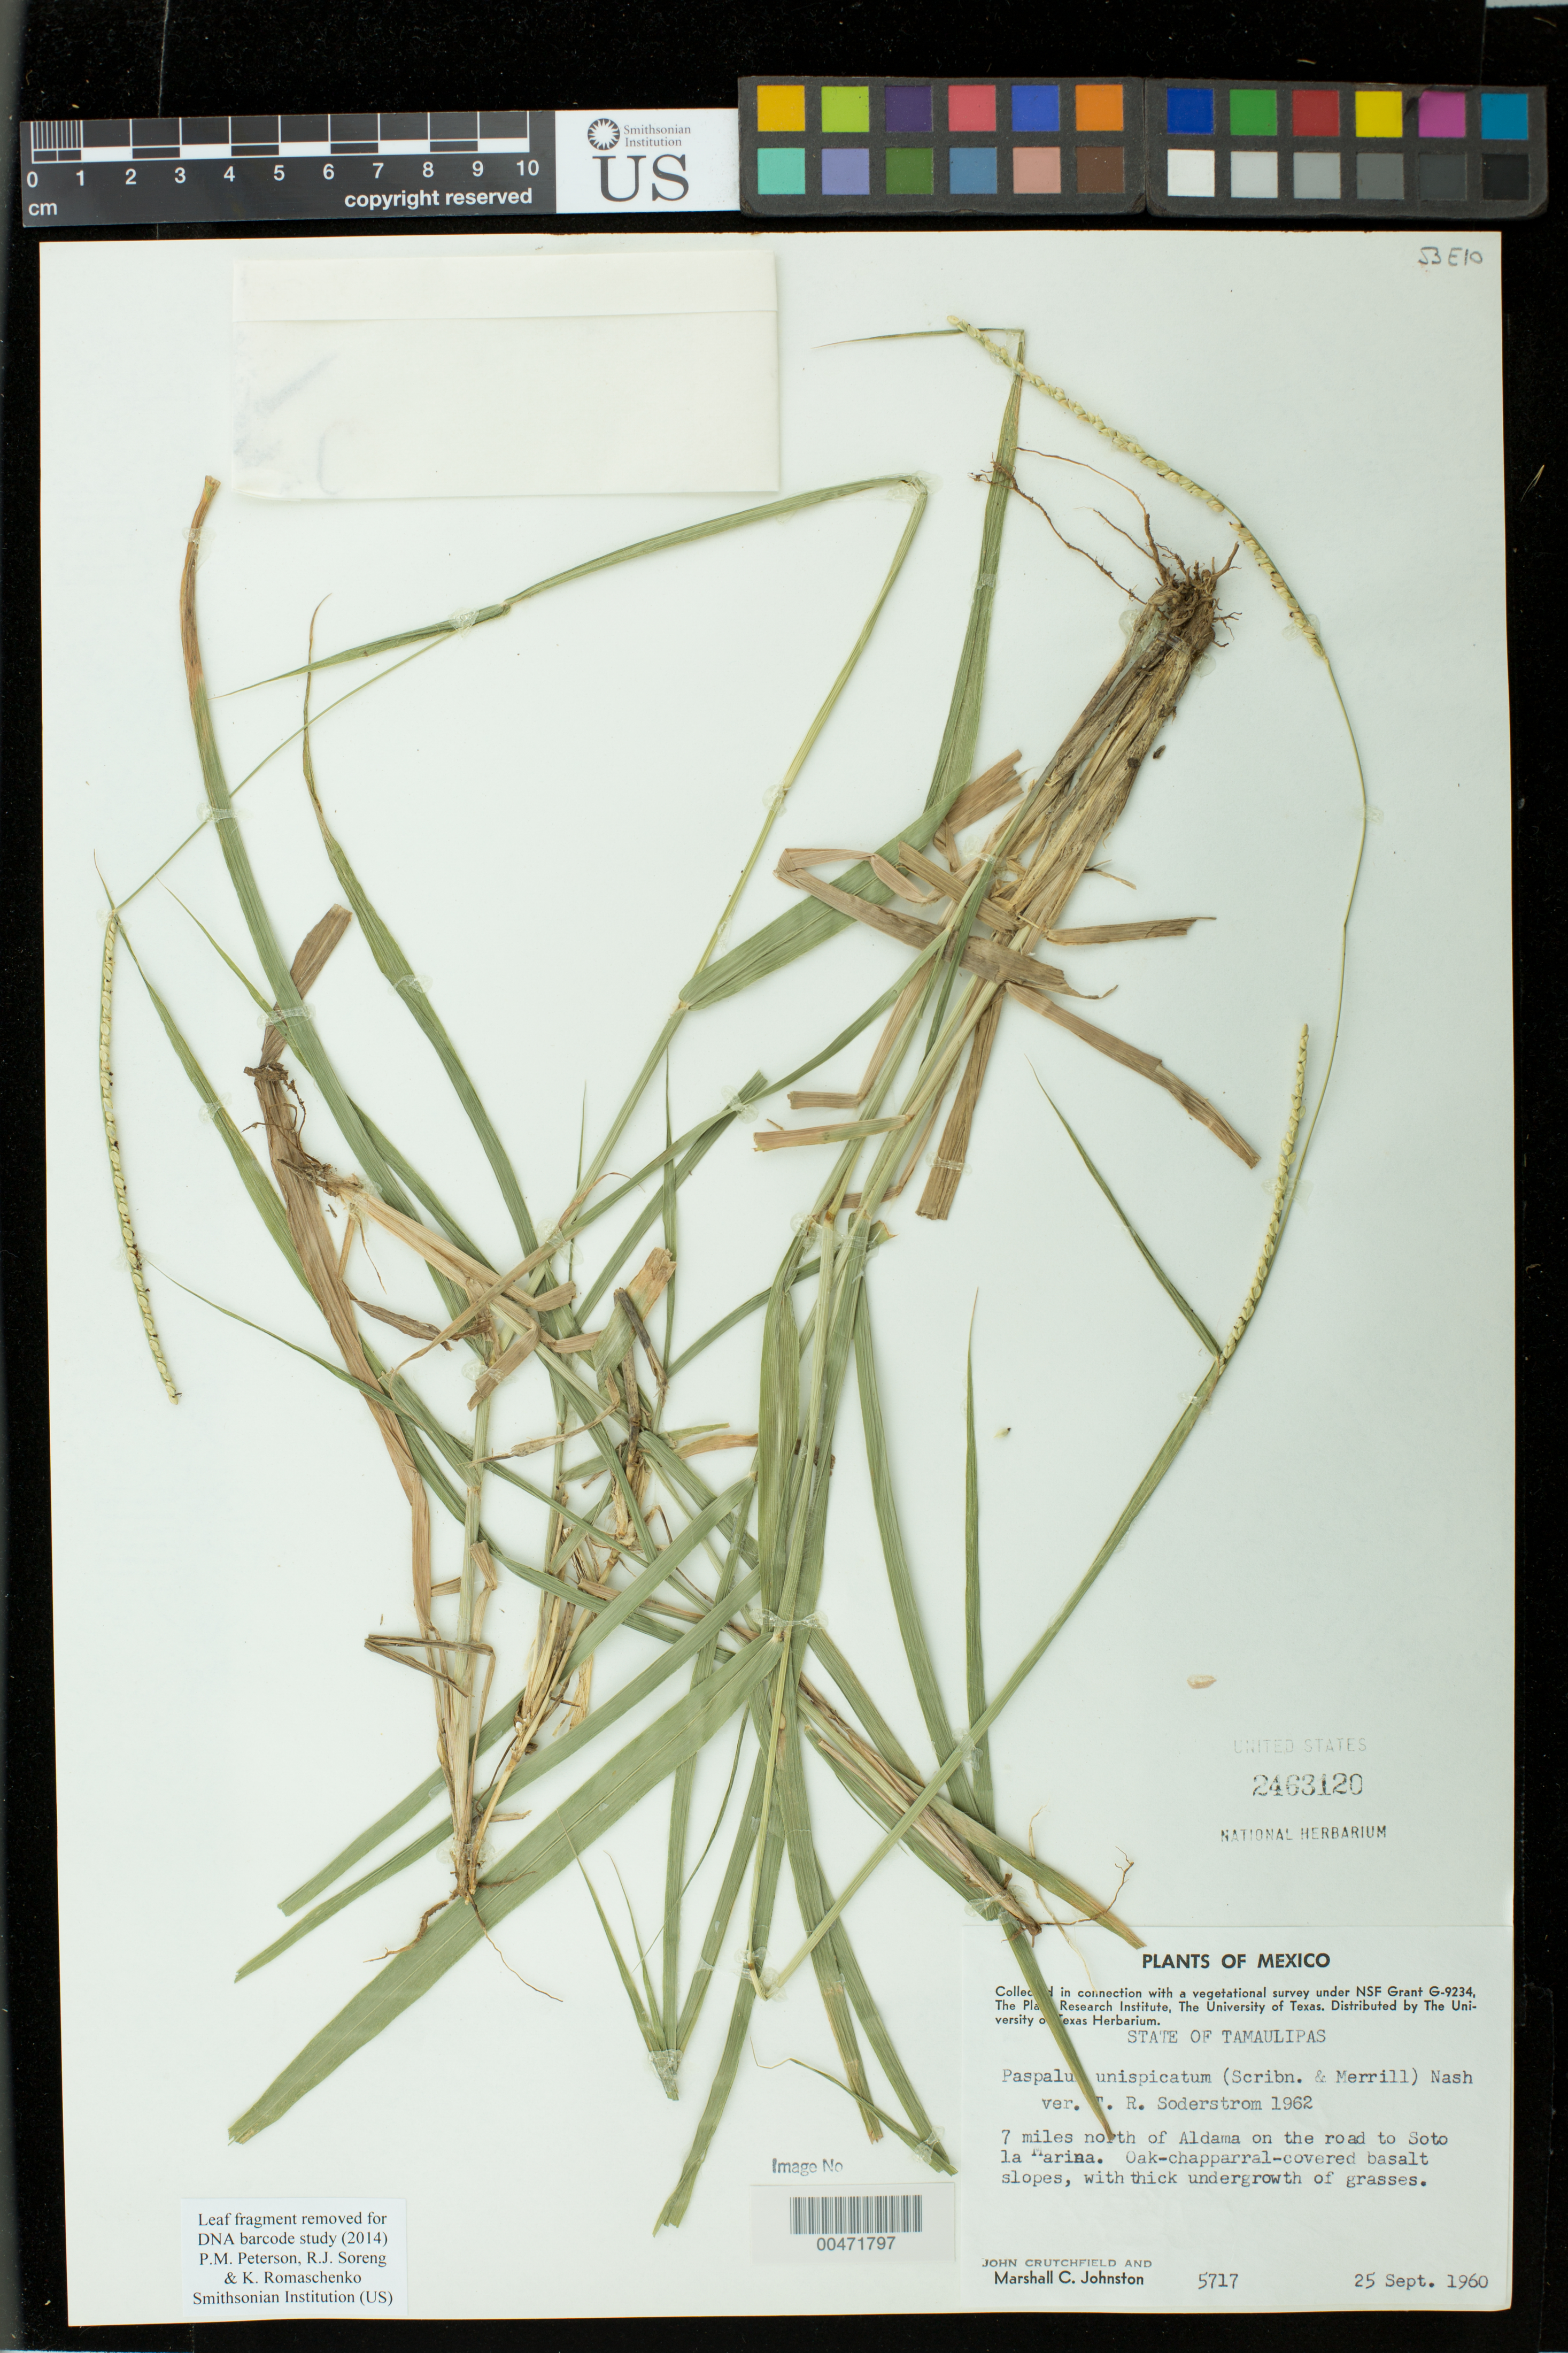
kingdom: Plantae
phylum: Tracheophyta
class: Liliopsida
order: Poales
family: Poaceae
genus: Paspalum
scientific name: Paspalum unispicatum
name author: (Scribn. & Merr.) Nash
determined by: Soderstrom, T. R.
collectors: J. Crutchfield & M. Johnston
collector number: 5717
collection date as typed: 25 Sep 1960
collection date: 1960-09-25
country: Mexico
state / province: Tamaulipas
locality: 7 mi N of Aldama on the rd to Soto la Marina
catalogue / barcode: US 2463120